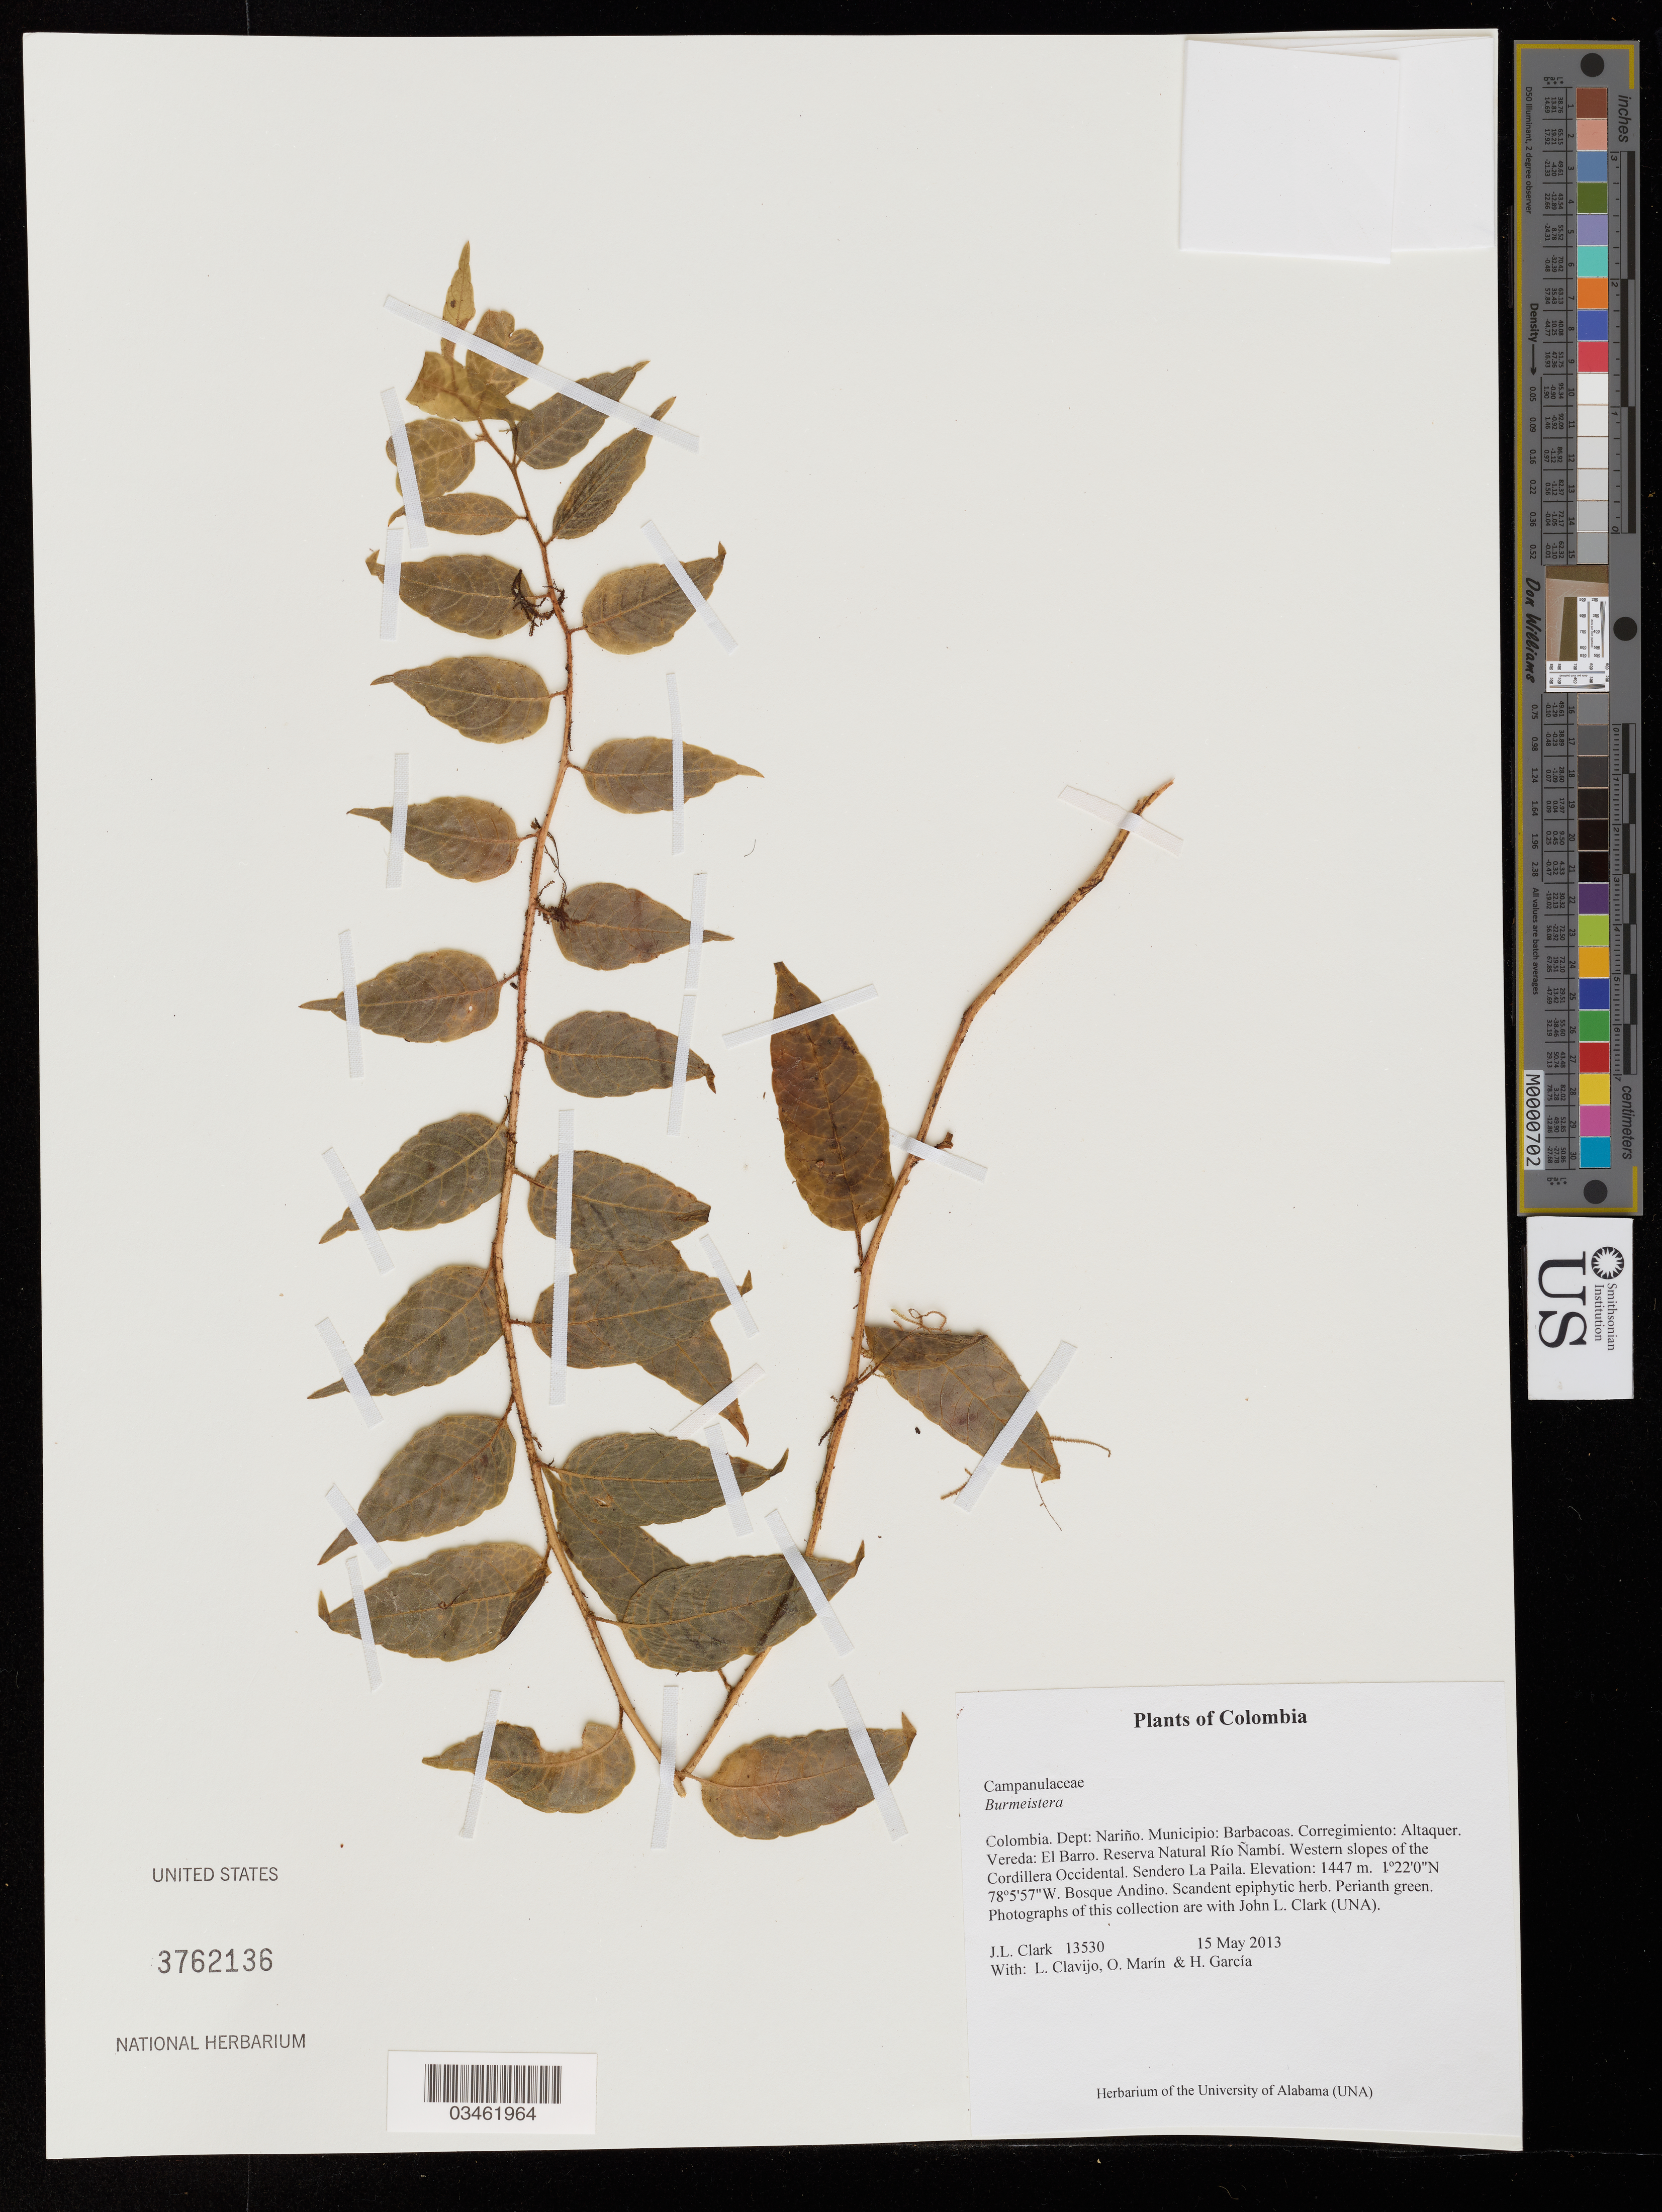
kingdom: Plantae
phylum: Tracheophyta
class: Magnoliopsida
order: Asterales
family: Campanulaceae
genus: Burmeistera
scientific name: Burmeistera sp.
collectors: J. L. Clark, L. Clavijo, O. Marín & H. Garcia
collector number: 13530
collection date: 2013-05-15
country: Colombia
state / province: Nariño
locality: Dept: Nariño. Municipio: Barbacoas. Corregimiento: Altaquer. Vereda: El Barro. Reserva Natural Río Ñambí. Western slopes of the Cordillera Occidental. Sendero La Paila.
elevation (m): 1447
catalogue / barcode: US 3762136